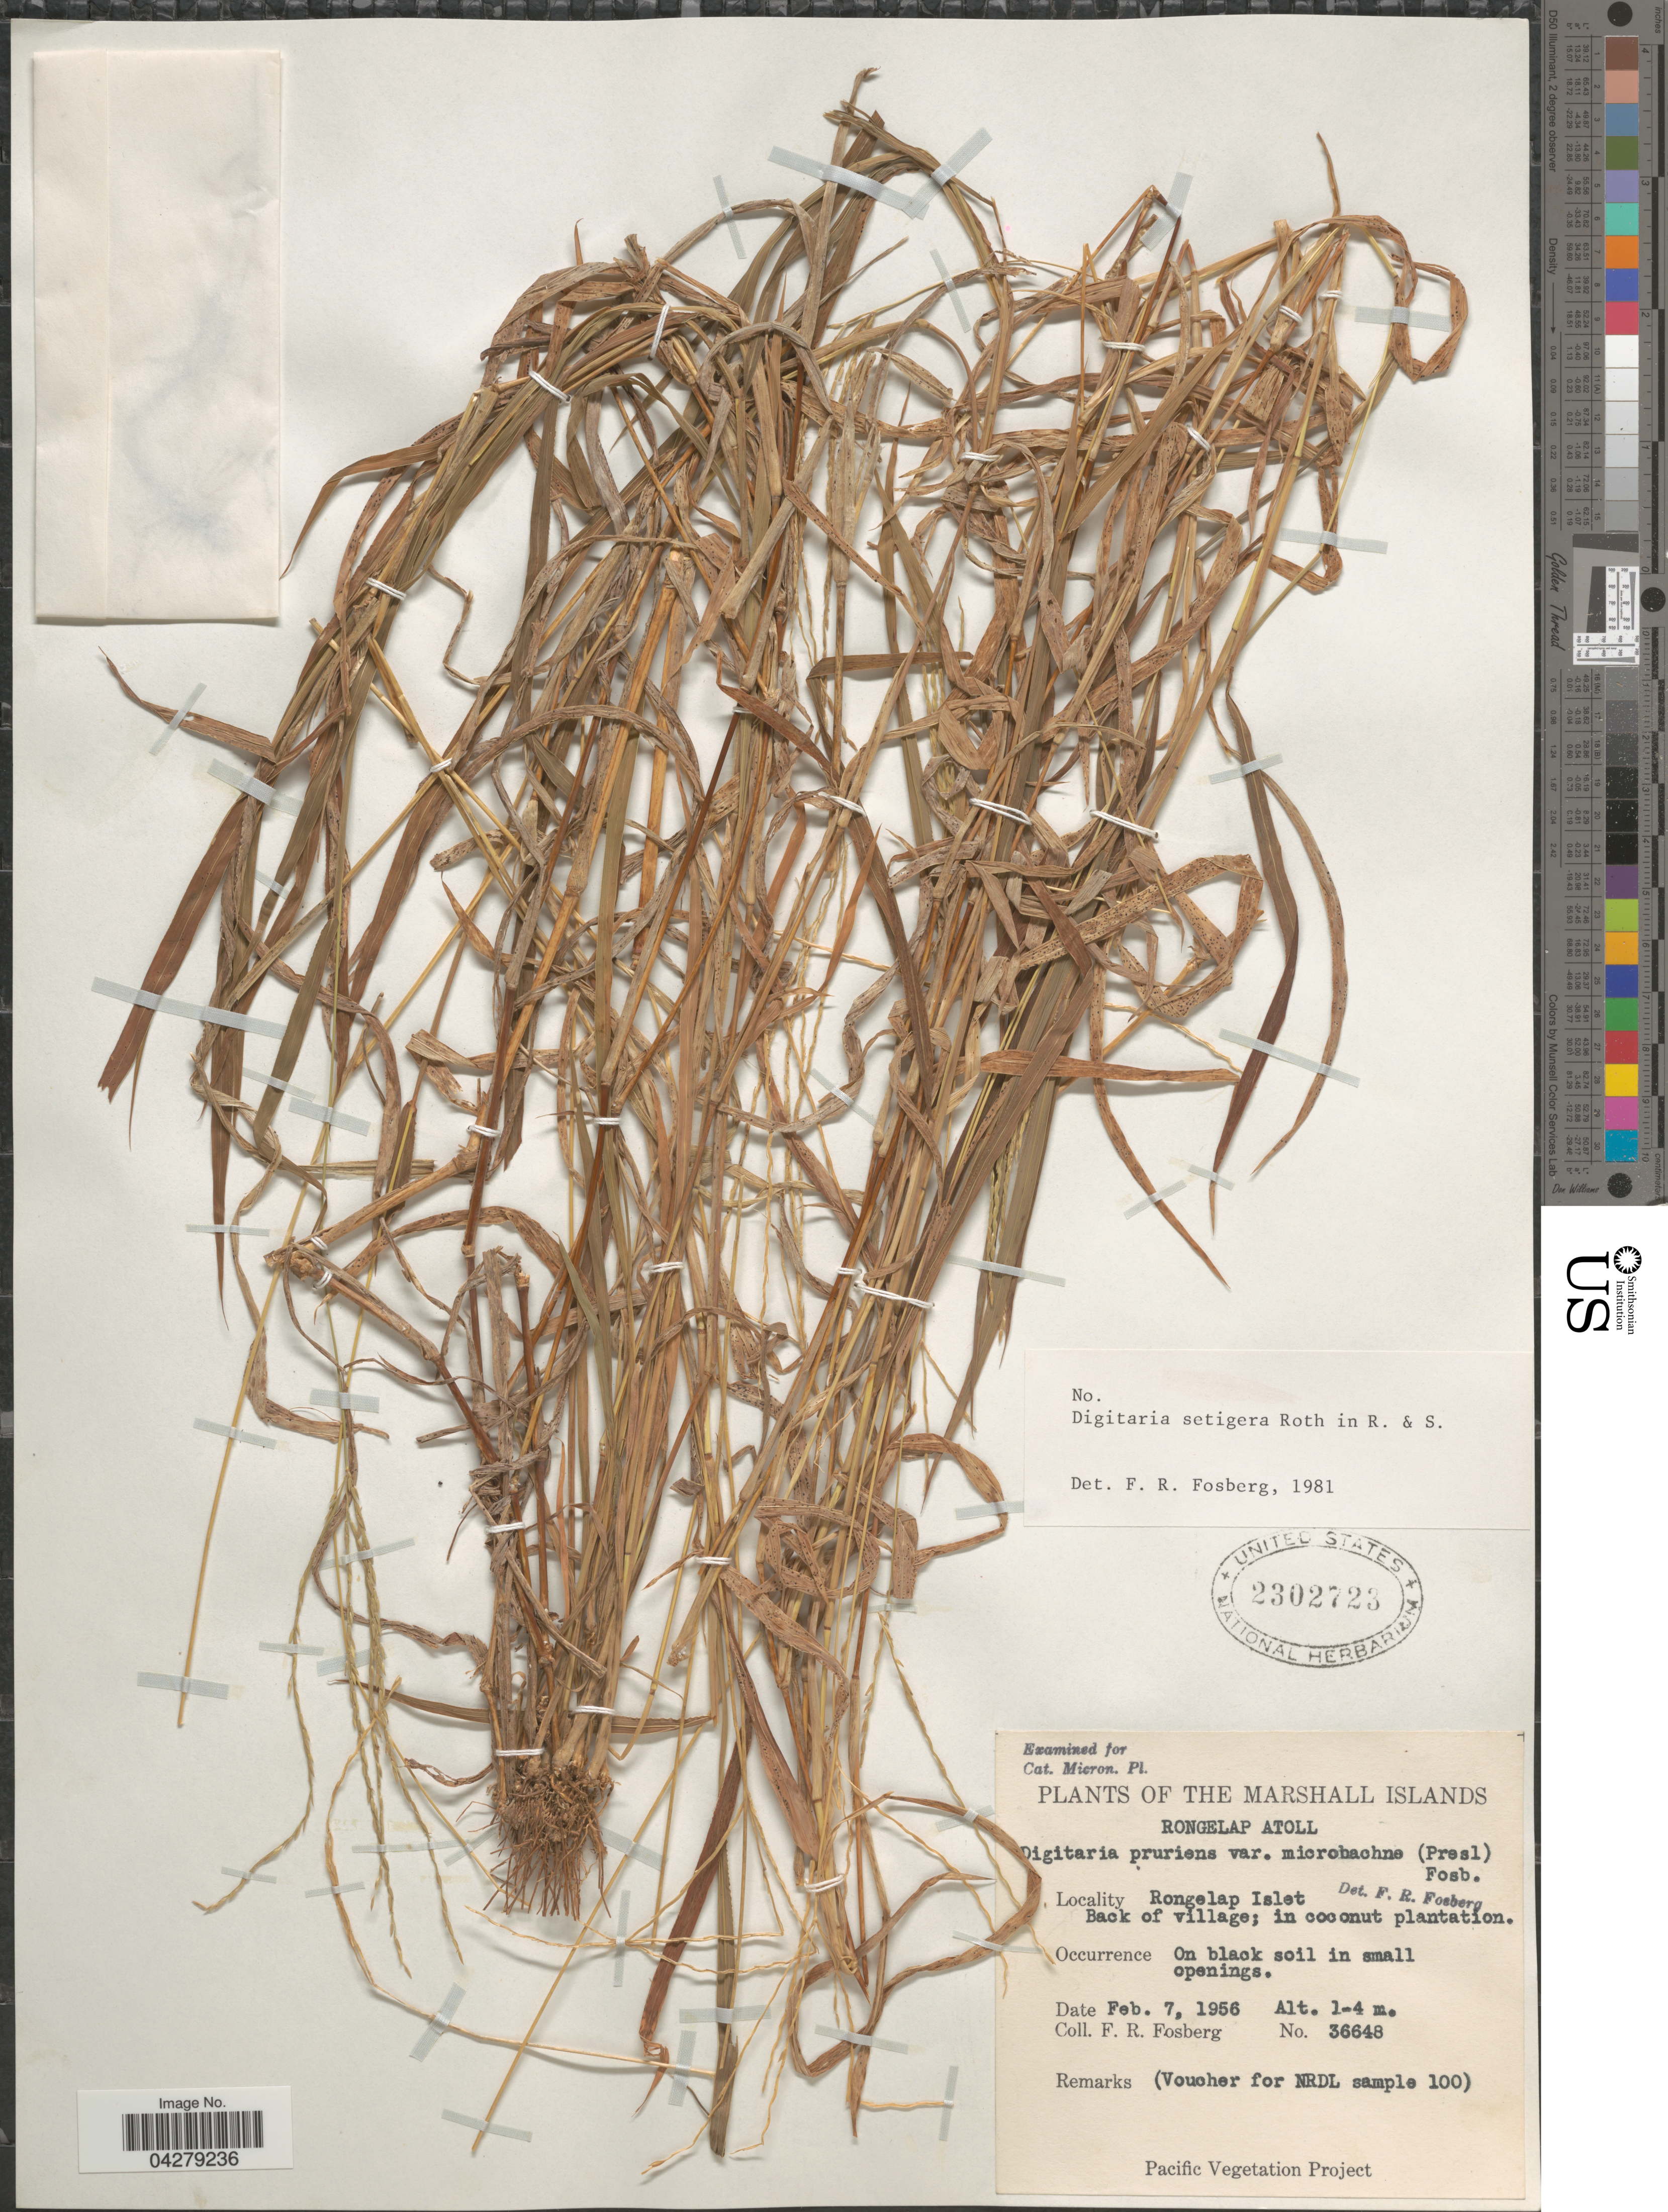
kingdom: Plantae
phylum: Tracheophyta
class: Liliopsida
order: Poales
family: Poaceae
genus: Digitaria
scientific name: Digitaria setigera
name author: Roth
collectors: F. R. Fosberg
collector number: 36648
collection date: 1956-02-07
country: Marshall Islands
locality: Rongelap Atoll. Rongelap Islet.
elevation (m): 1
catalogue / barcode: US 2302723